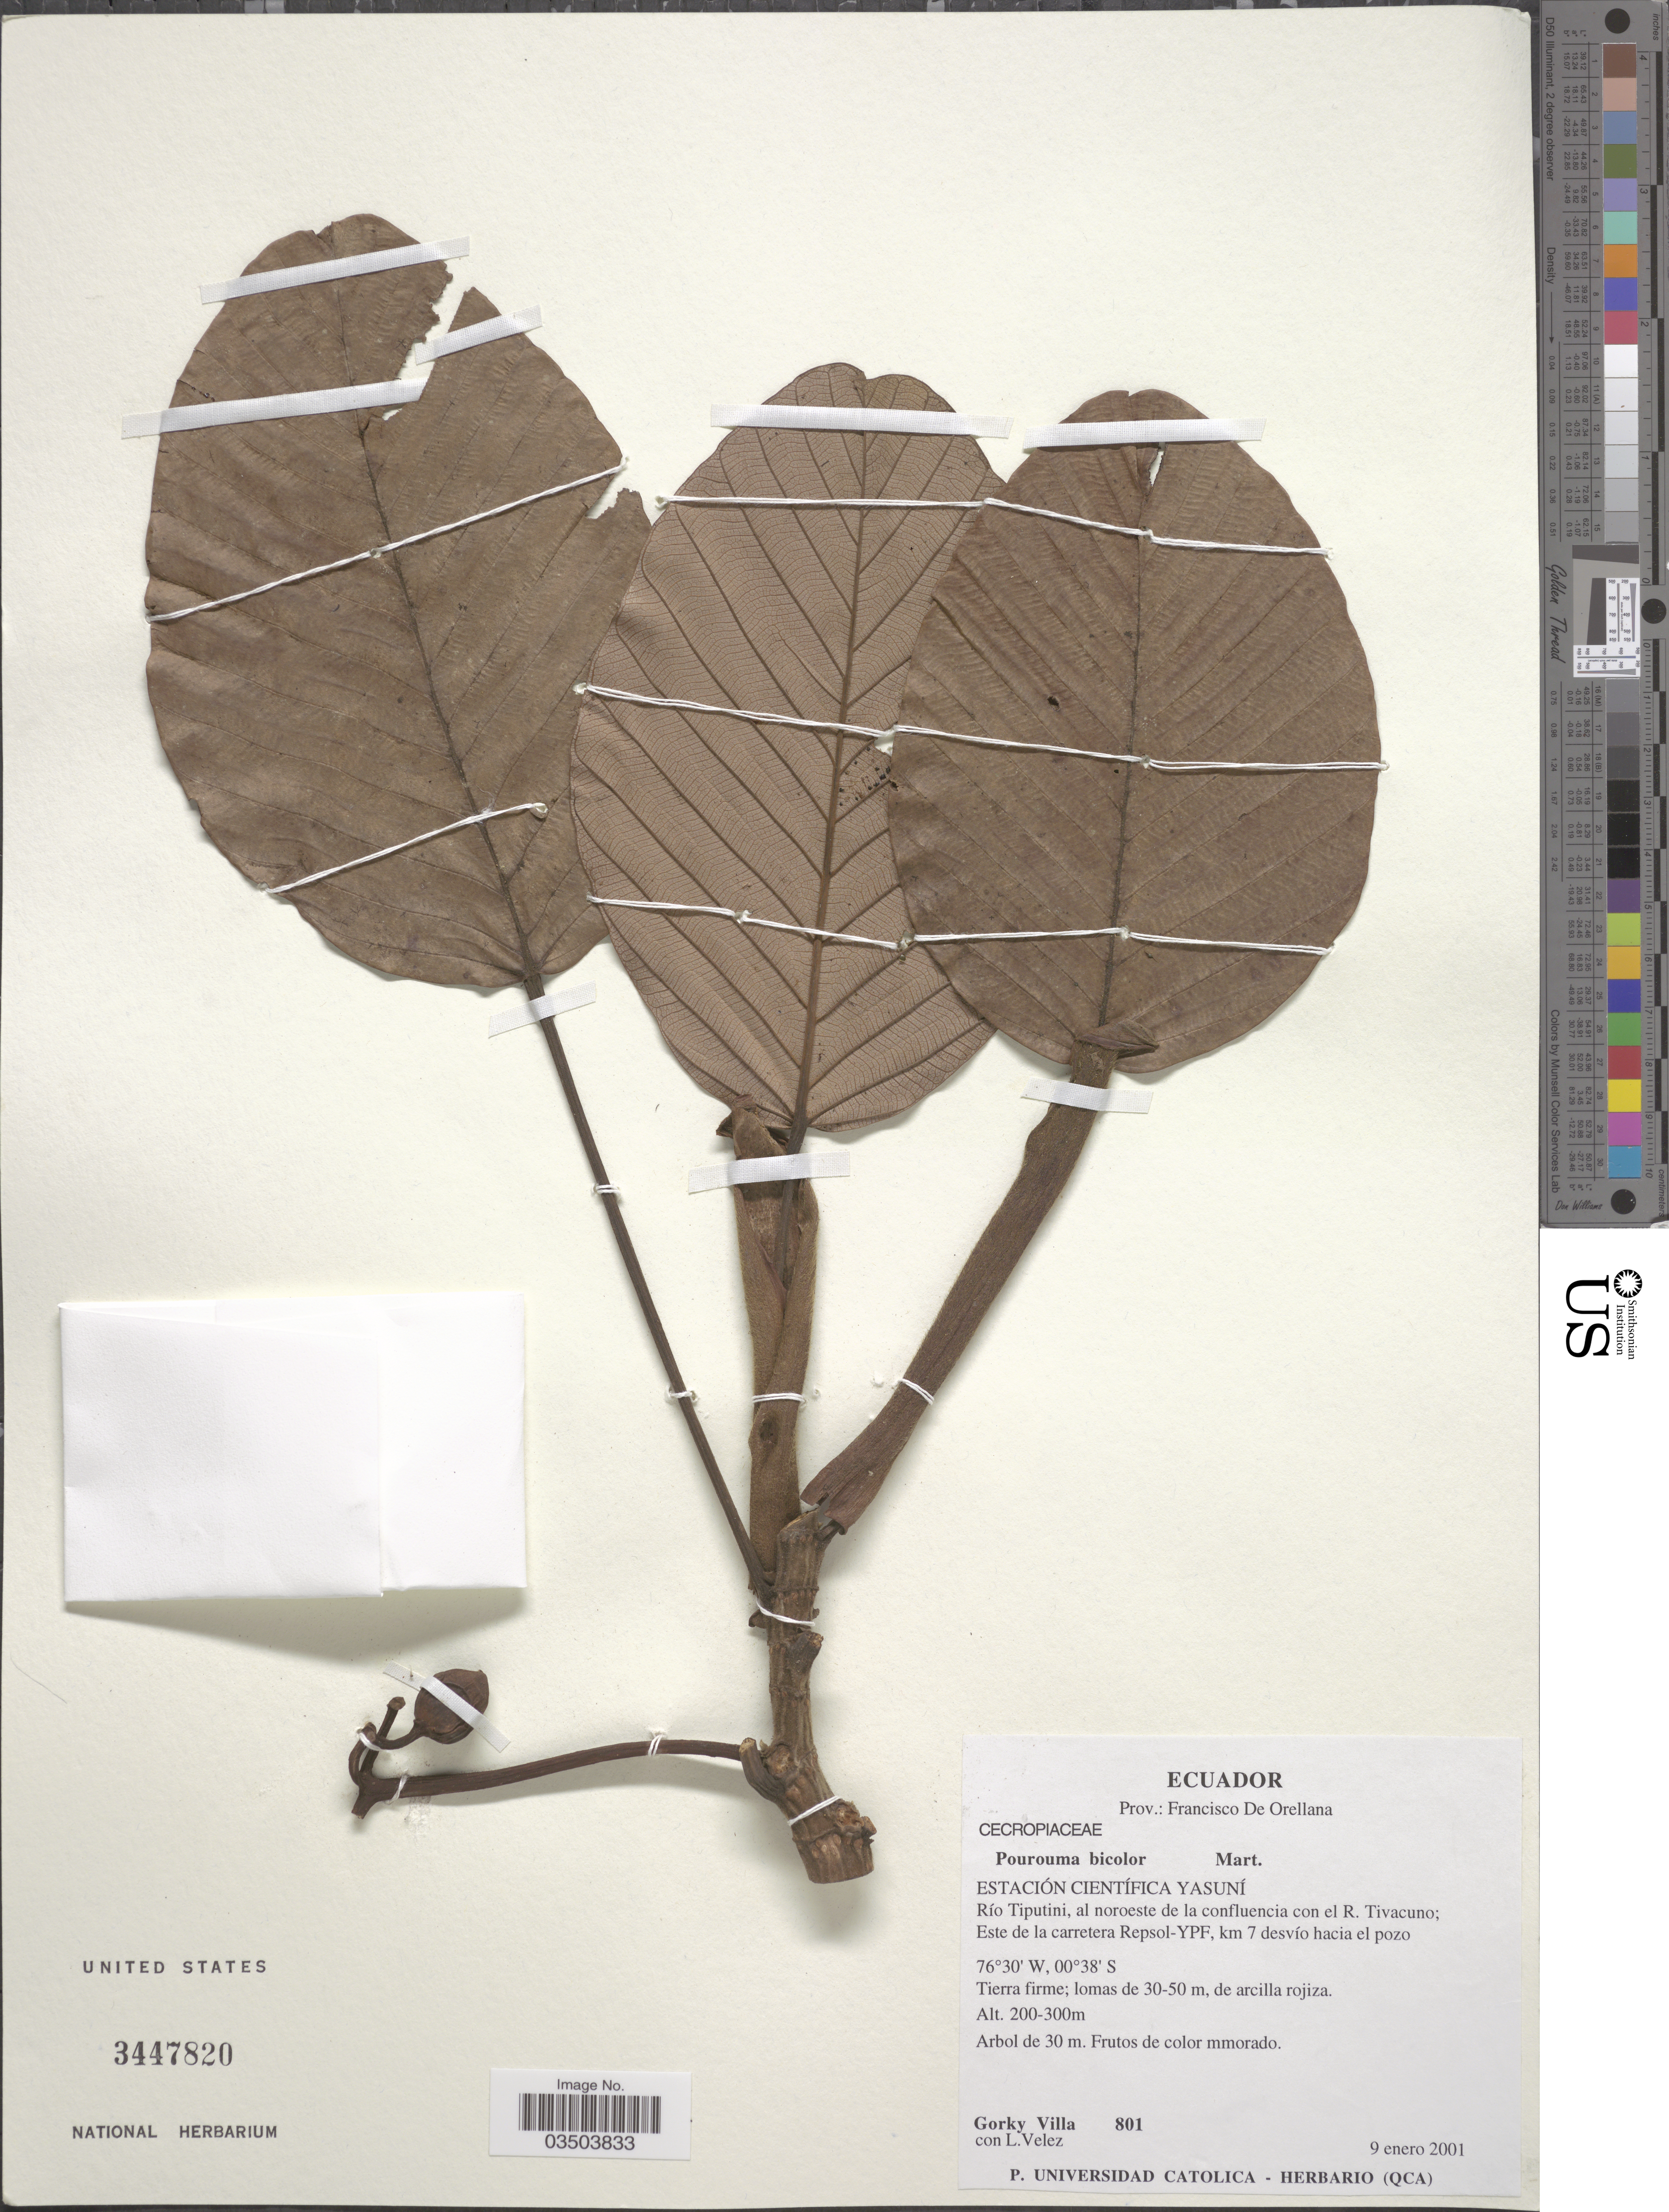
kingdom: Plantae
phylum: Tracheophyta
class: Magnoliopsida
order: Rosales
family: Urticaceae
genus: Pourouma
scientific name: Pourouma bicolor subsp. bicolor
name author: Mart.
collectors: G. Villa & L. Velez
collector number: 801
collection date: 2001-01-09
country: Ecuador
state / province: Orellana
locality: Prov.: Francisco De Orellana. Estación Científica Yasuní. Río Tiputini, al noroeste de la confluencia con el R. Tivacuno; Este de la carretera Repsol-YPF, km 7 desvío hacia el pozo.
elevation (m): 200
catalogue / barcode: US 3447820